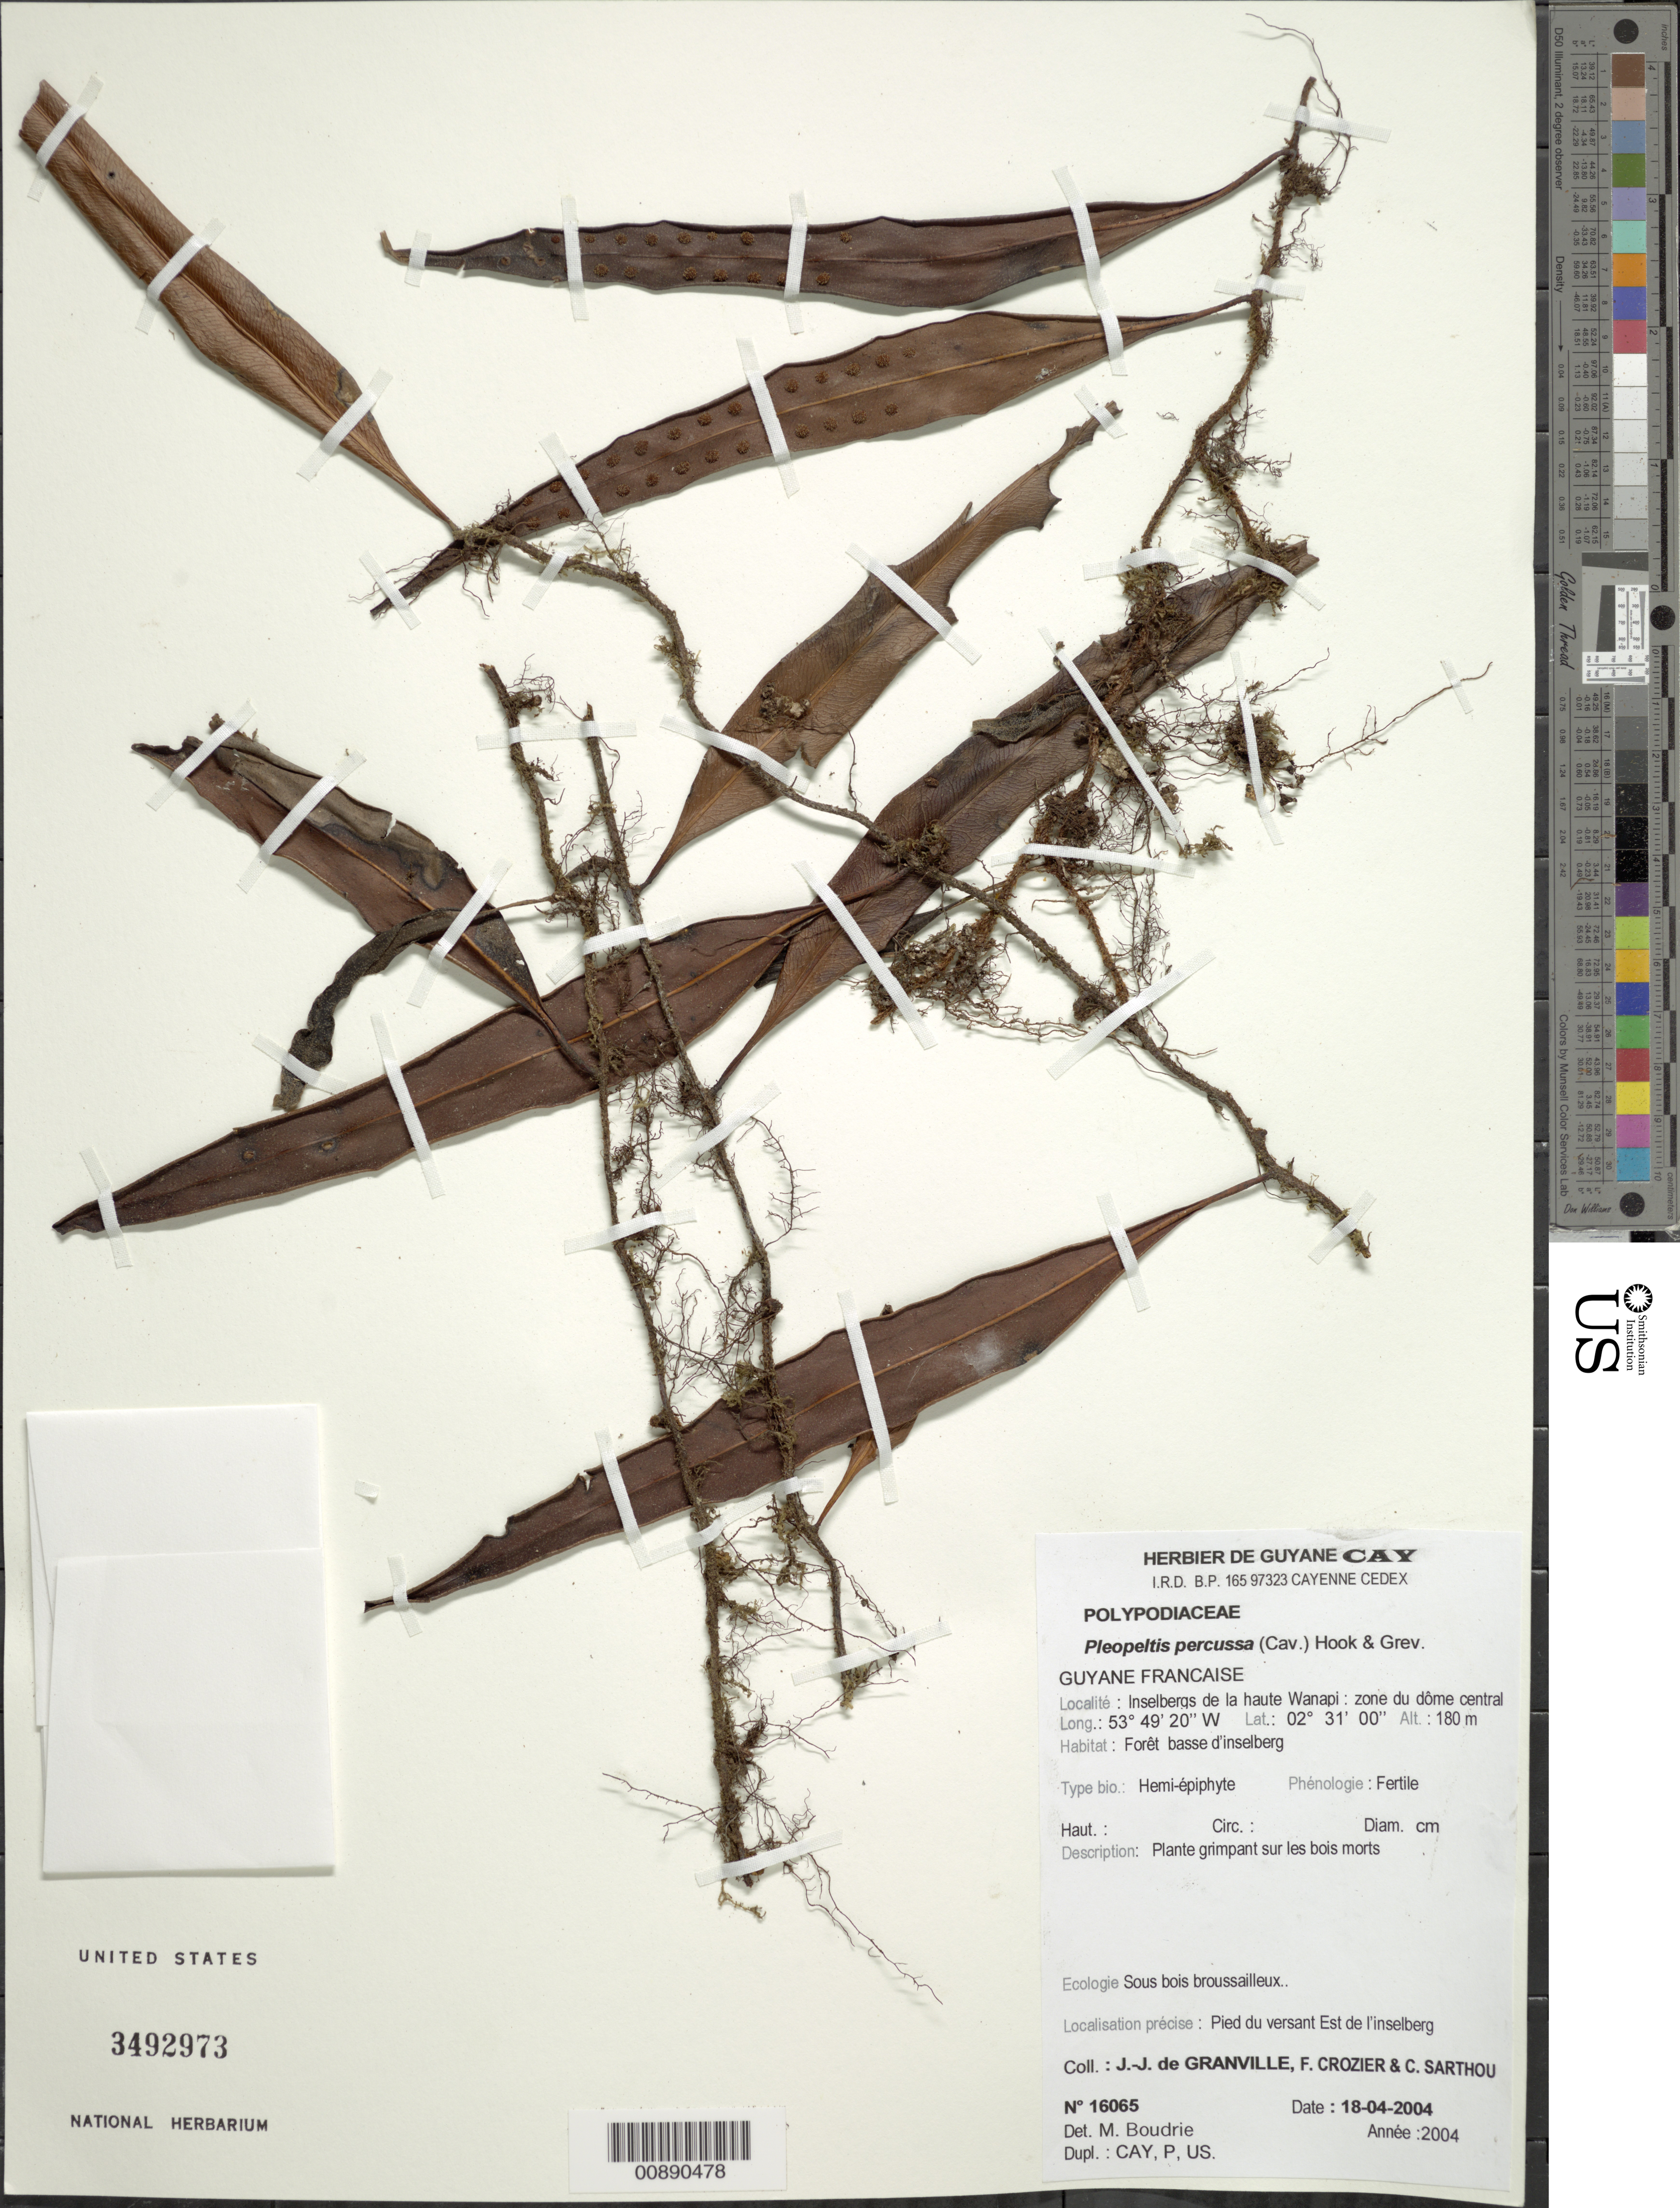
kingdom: Plantae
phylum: Tracheophyta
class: Polypodiopsida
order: Polypodiales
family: Polypodiaceae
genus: Microgramma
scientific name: Microgramma percussa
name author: (Cav.) de la Sota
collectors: J.-J. de Granville, F. Crozier & C. Sarthou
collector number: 16065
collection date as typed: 18-Apr-04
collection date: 2004-04-18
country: French Guiana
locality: Inselbergs de la haute Wanapi, versant est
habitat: Forêt basse d'inselberg; sous bois broussailleux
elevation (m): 180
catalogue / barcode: US 3492973